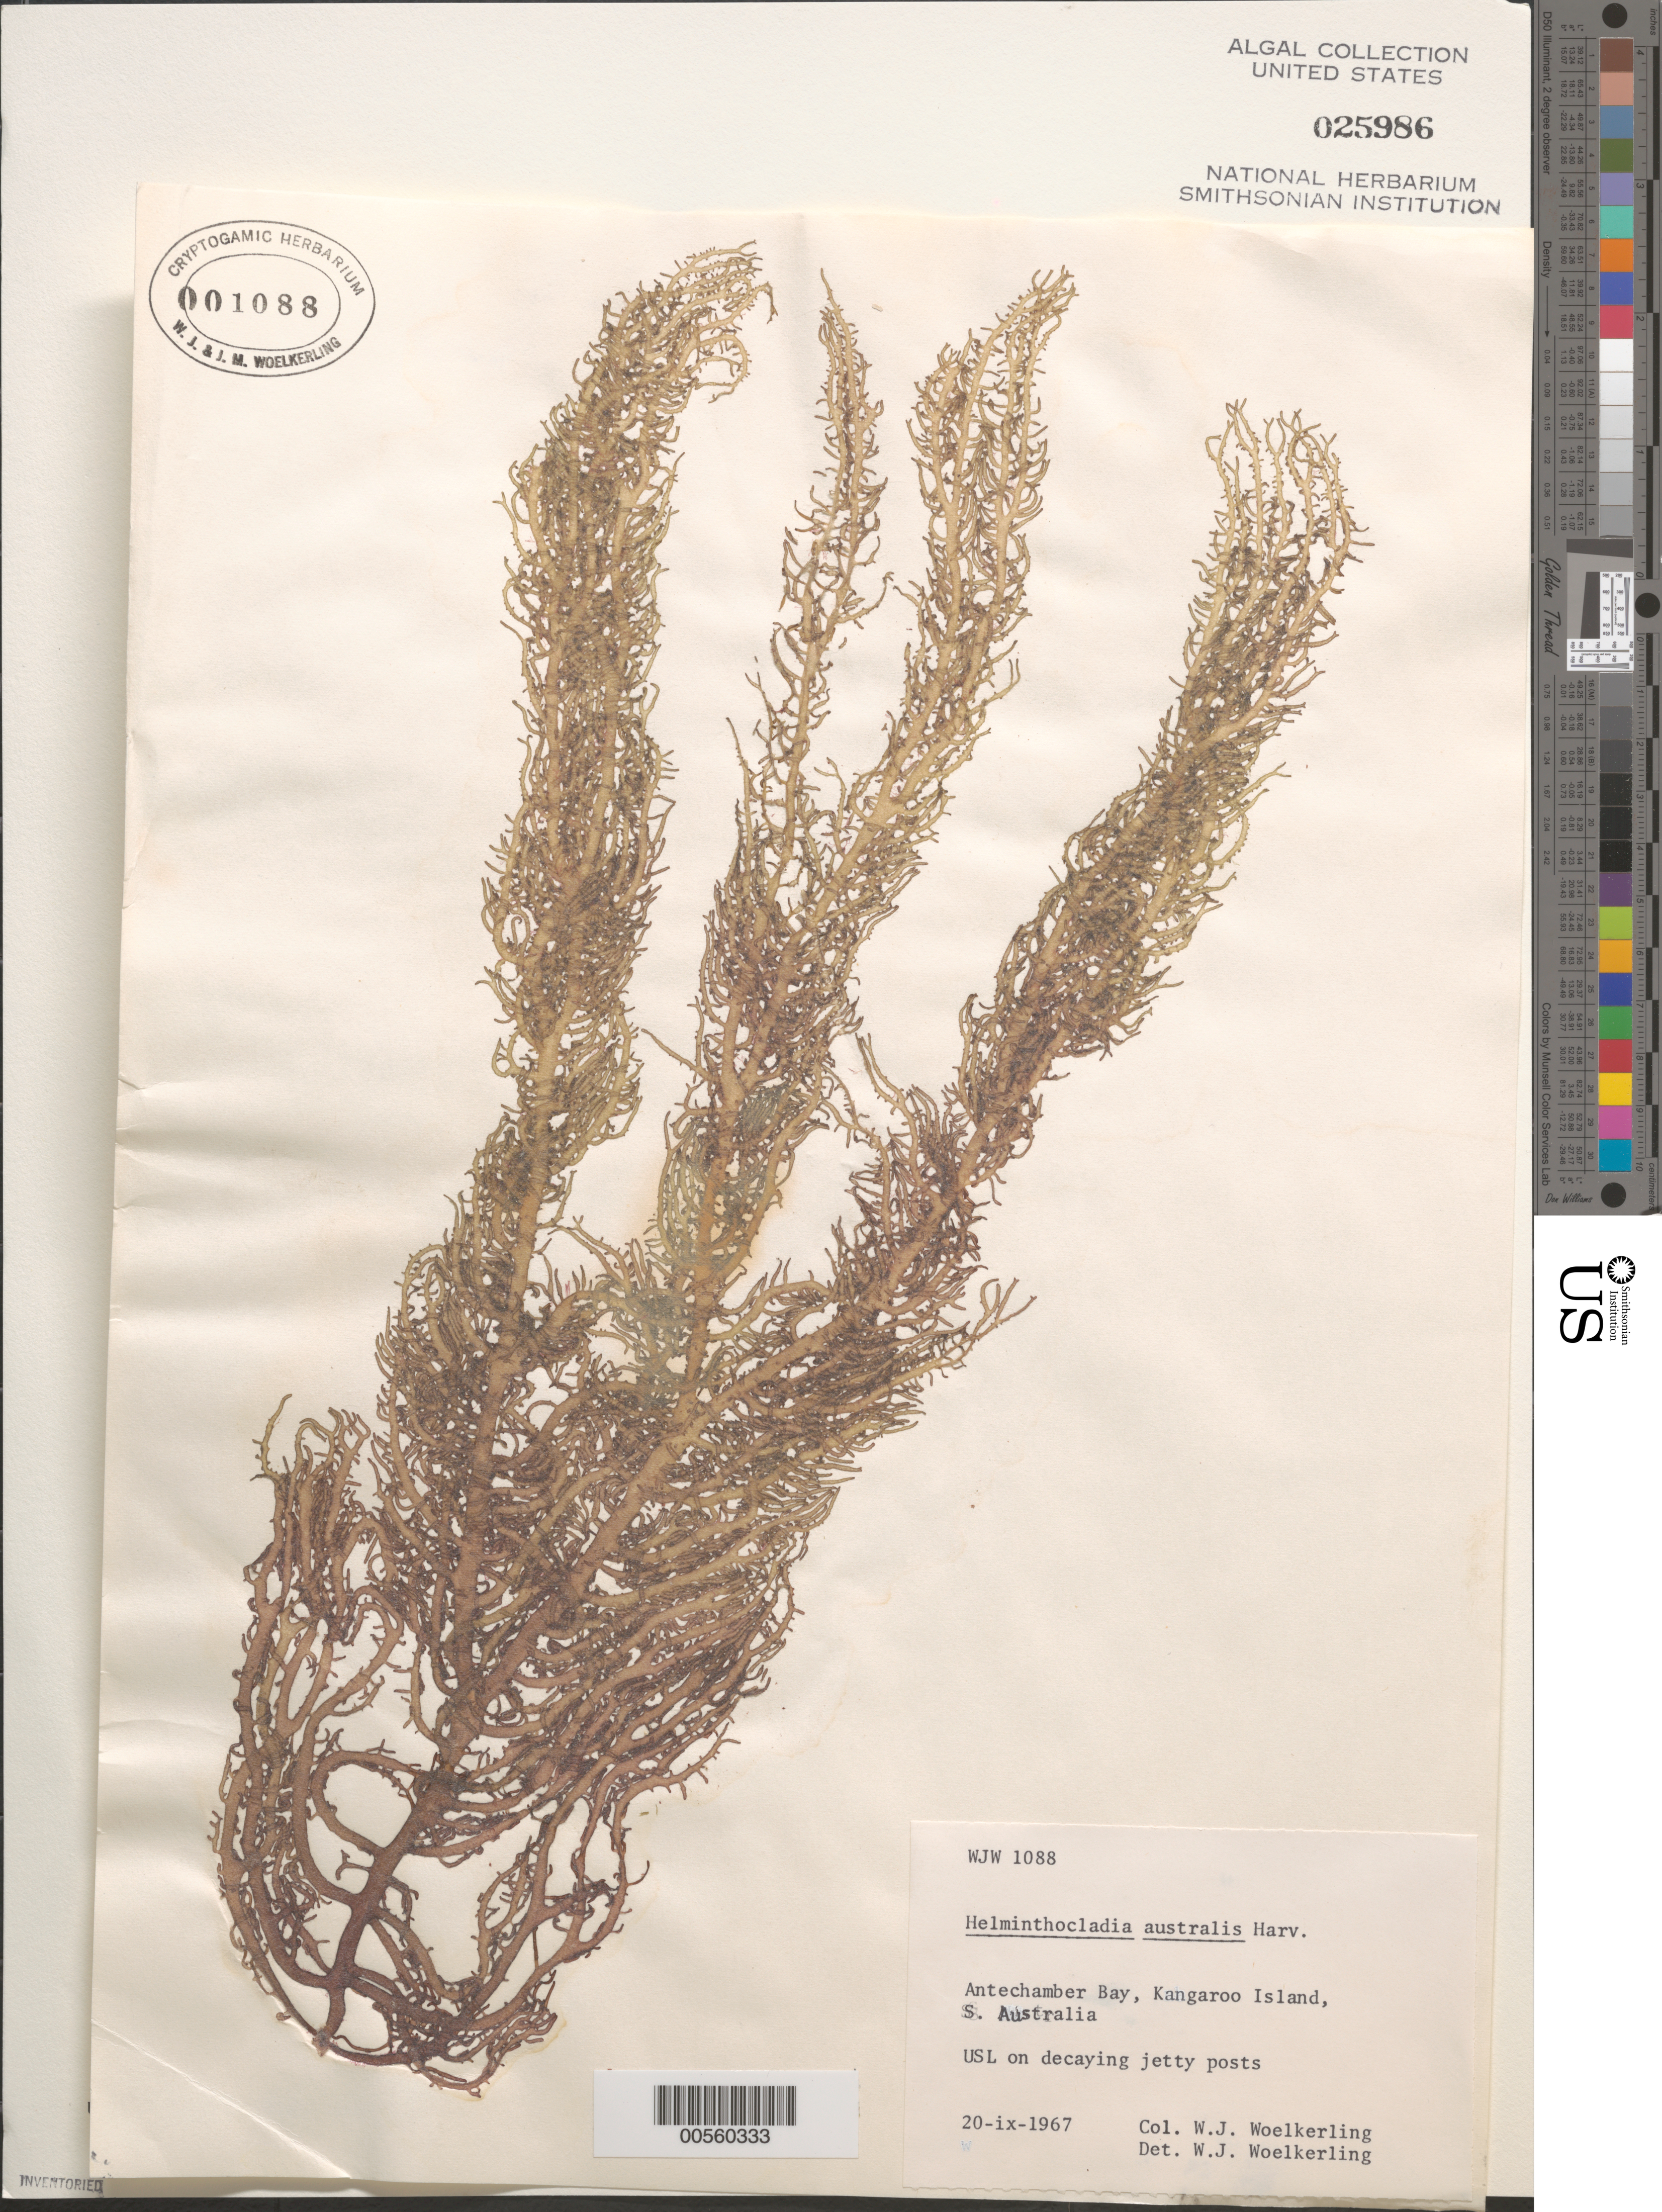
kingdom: Plantae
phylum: Rhodophyta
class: Florideophyceae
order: Nemaliales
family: Liagoraceae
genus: Helminthocladia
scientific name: Helminthocladia australis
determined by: Woelkerling, W. J.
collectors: W. Woelkerling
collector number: WJW 1088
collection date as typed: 20 Sep 1967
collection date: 1967-09-20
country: Australia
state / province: South Australia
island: Kangaroo Island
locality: Antechamber Bay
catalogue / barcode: US 25986